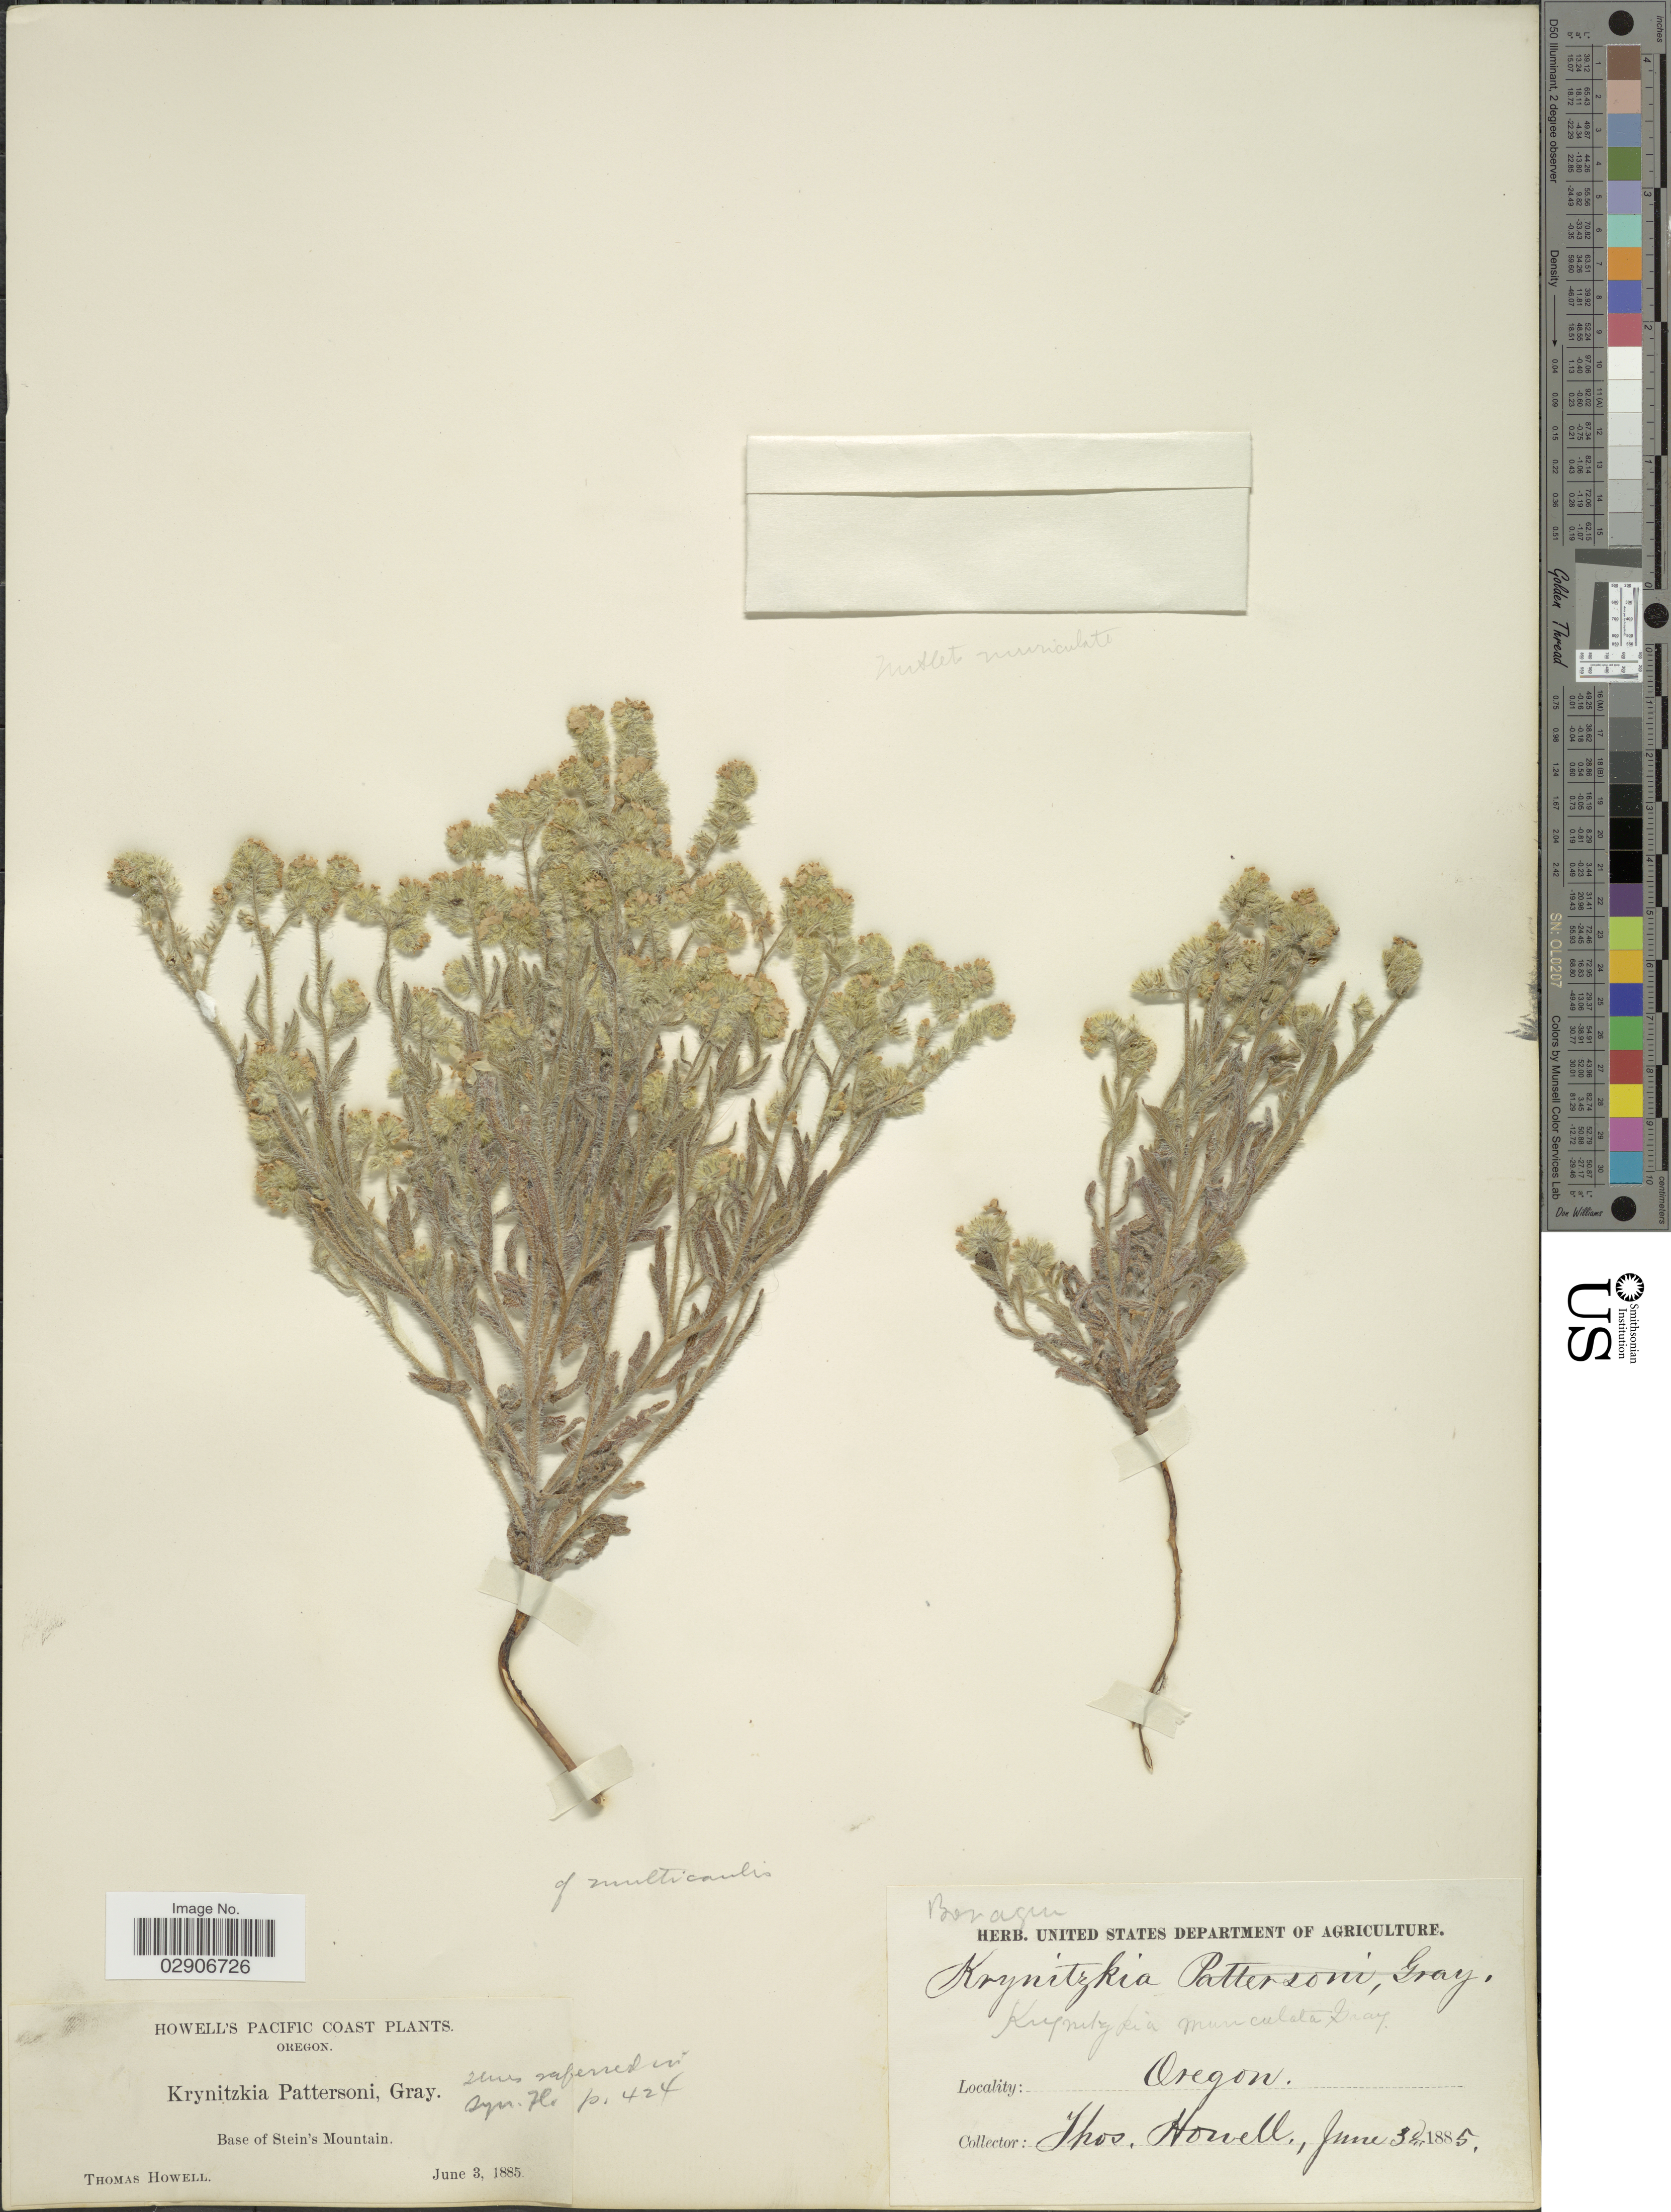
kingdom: Plantae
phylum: Tracheophyta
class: Magnoliopsida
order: Boraginales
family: Boraginaceae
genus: Cryptantha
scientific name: Cryptantha ambigua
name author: (A. Gray) Greene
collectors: T. Howell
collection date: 1885-06-03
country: United States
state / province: Oregon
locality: Base of Stein's Mountain. Oregon. Pacific Coast.